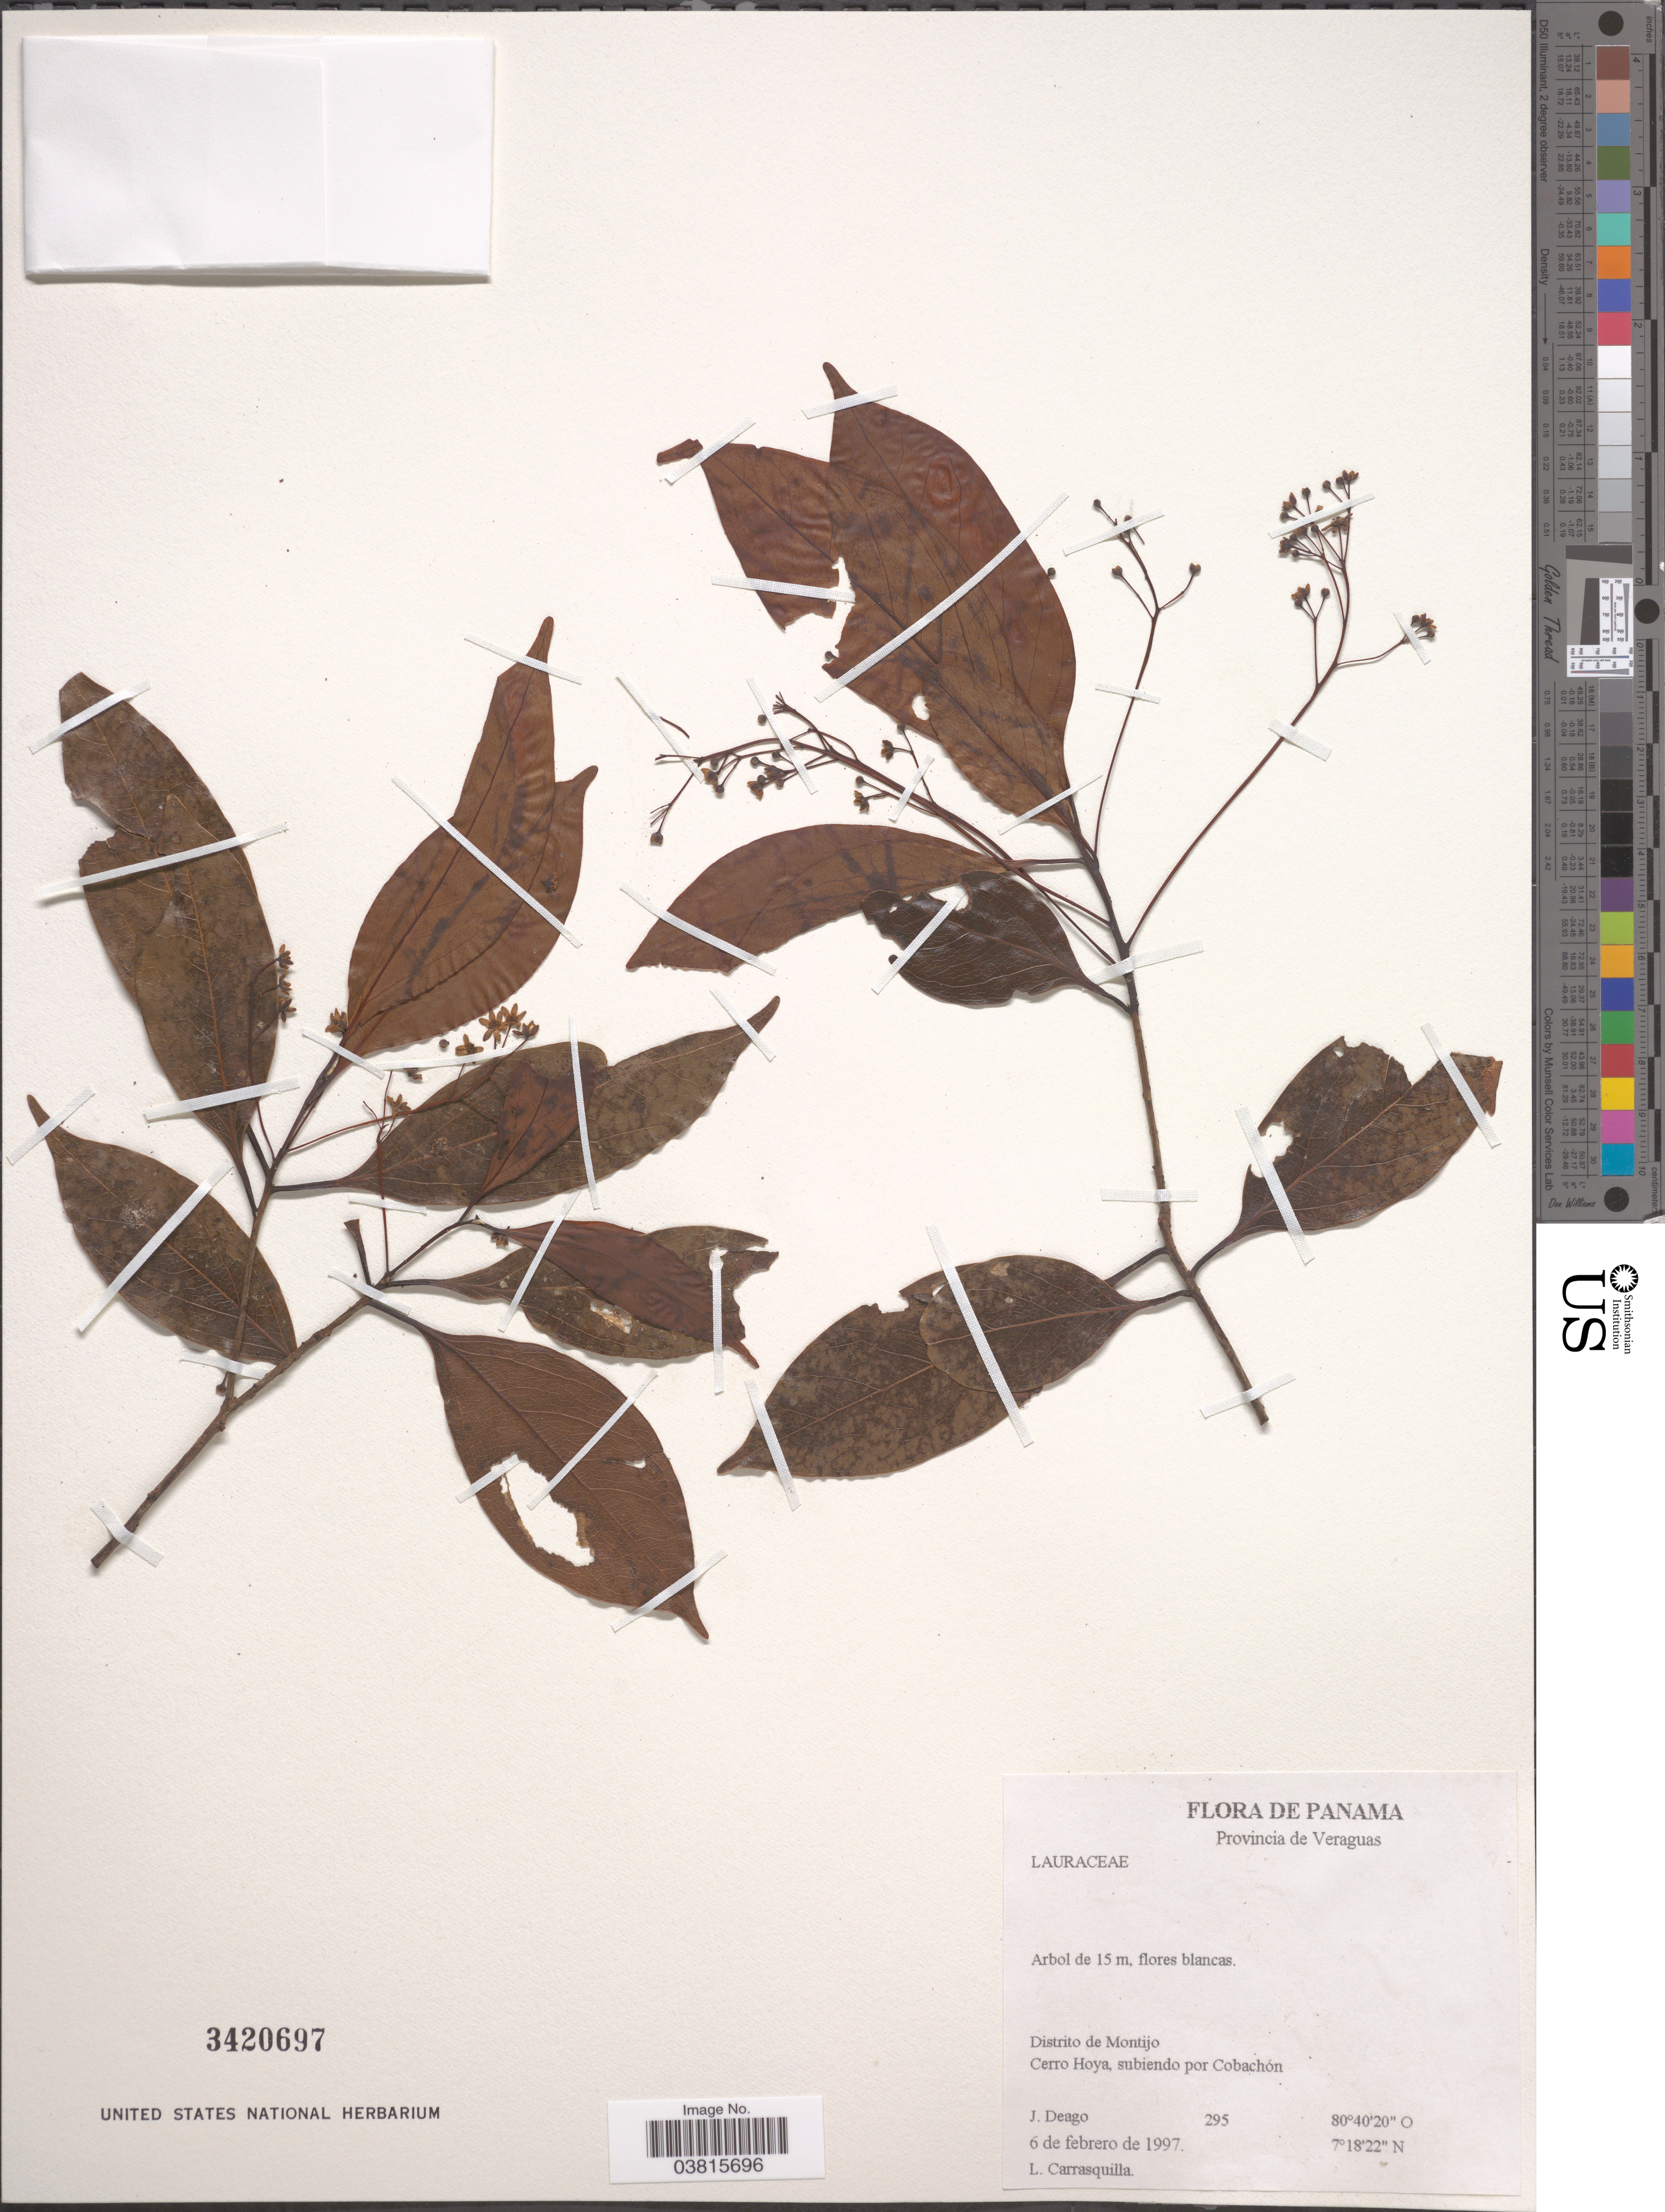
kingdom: Plantae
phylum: Tracheophyta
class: Magnoliopsida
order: Laurales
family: Lauraceae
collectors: J. Deago & L. Carrasquilla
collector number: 295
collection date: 1997-02-06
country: Panama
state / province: Veraguas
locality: Distrito de Montijo. Cerro Hoya, subiendo por Cobachón.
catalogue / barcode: US 3420697